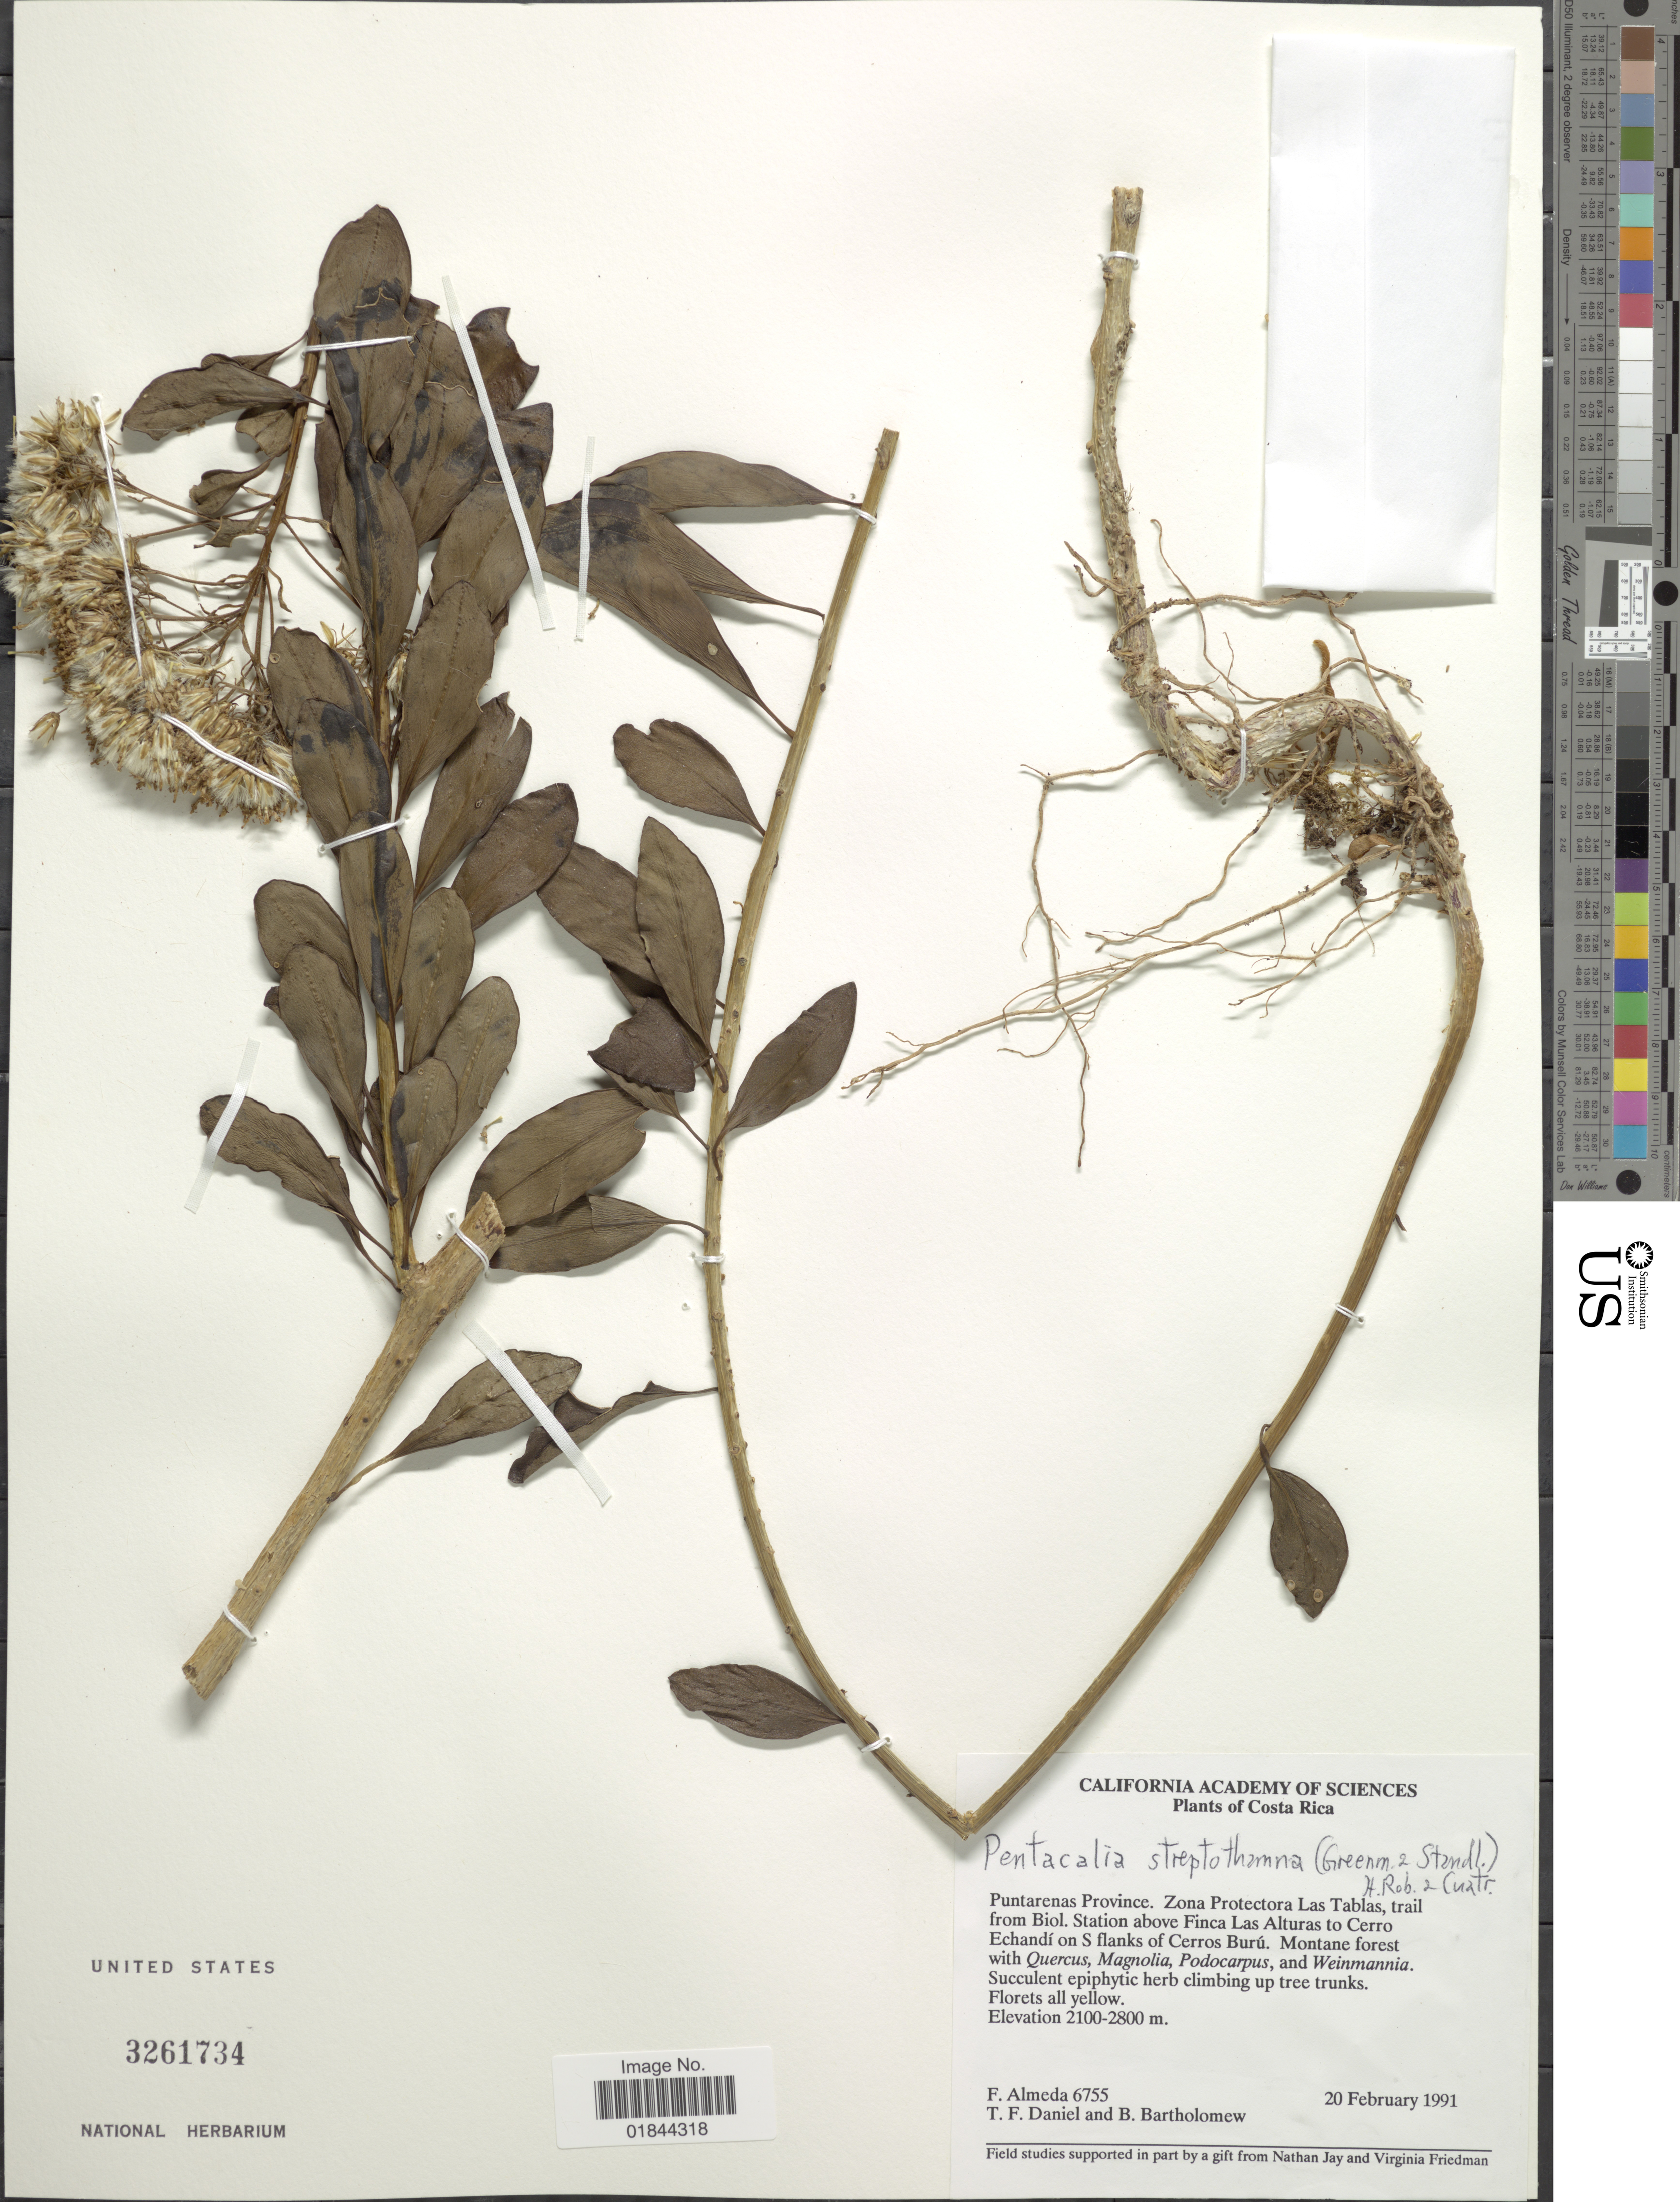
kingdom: Plantae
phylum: Tracheophyta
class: Magnoliopsida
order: Asterales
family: Asteraceae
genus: Pentacalia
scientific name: Pentacalia streptothamna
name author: (Greenm. ex Standl.) H. Rob. & Cuatrec.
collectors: F. Almeda, T. F. Daniel & B. Bartholomew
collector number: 6755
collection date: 1991-02-20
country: Costa Rica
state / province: Puntarenas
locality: Zona Protectora Las Tablas, trail from Biol. Station above Finca Las Alturas to cerro Echandí on S flanks of Cerros Burú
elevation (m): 2100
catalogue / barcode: US 3261734